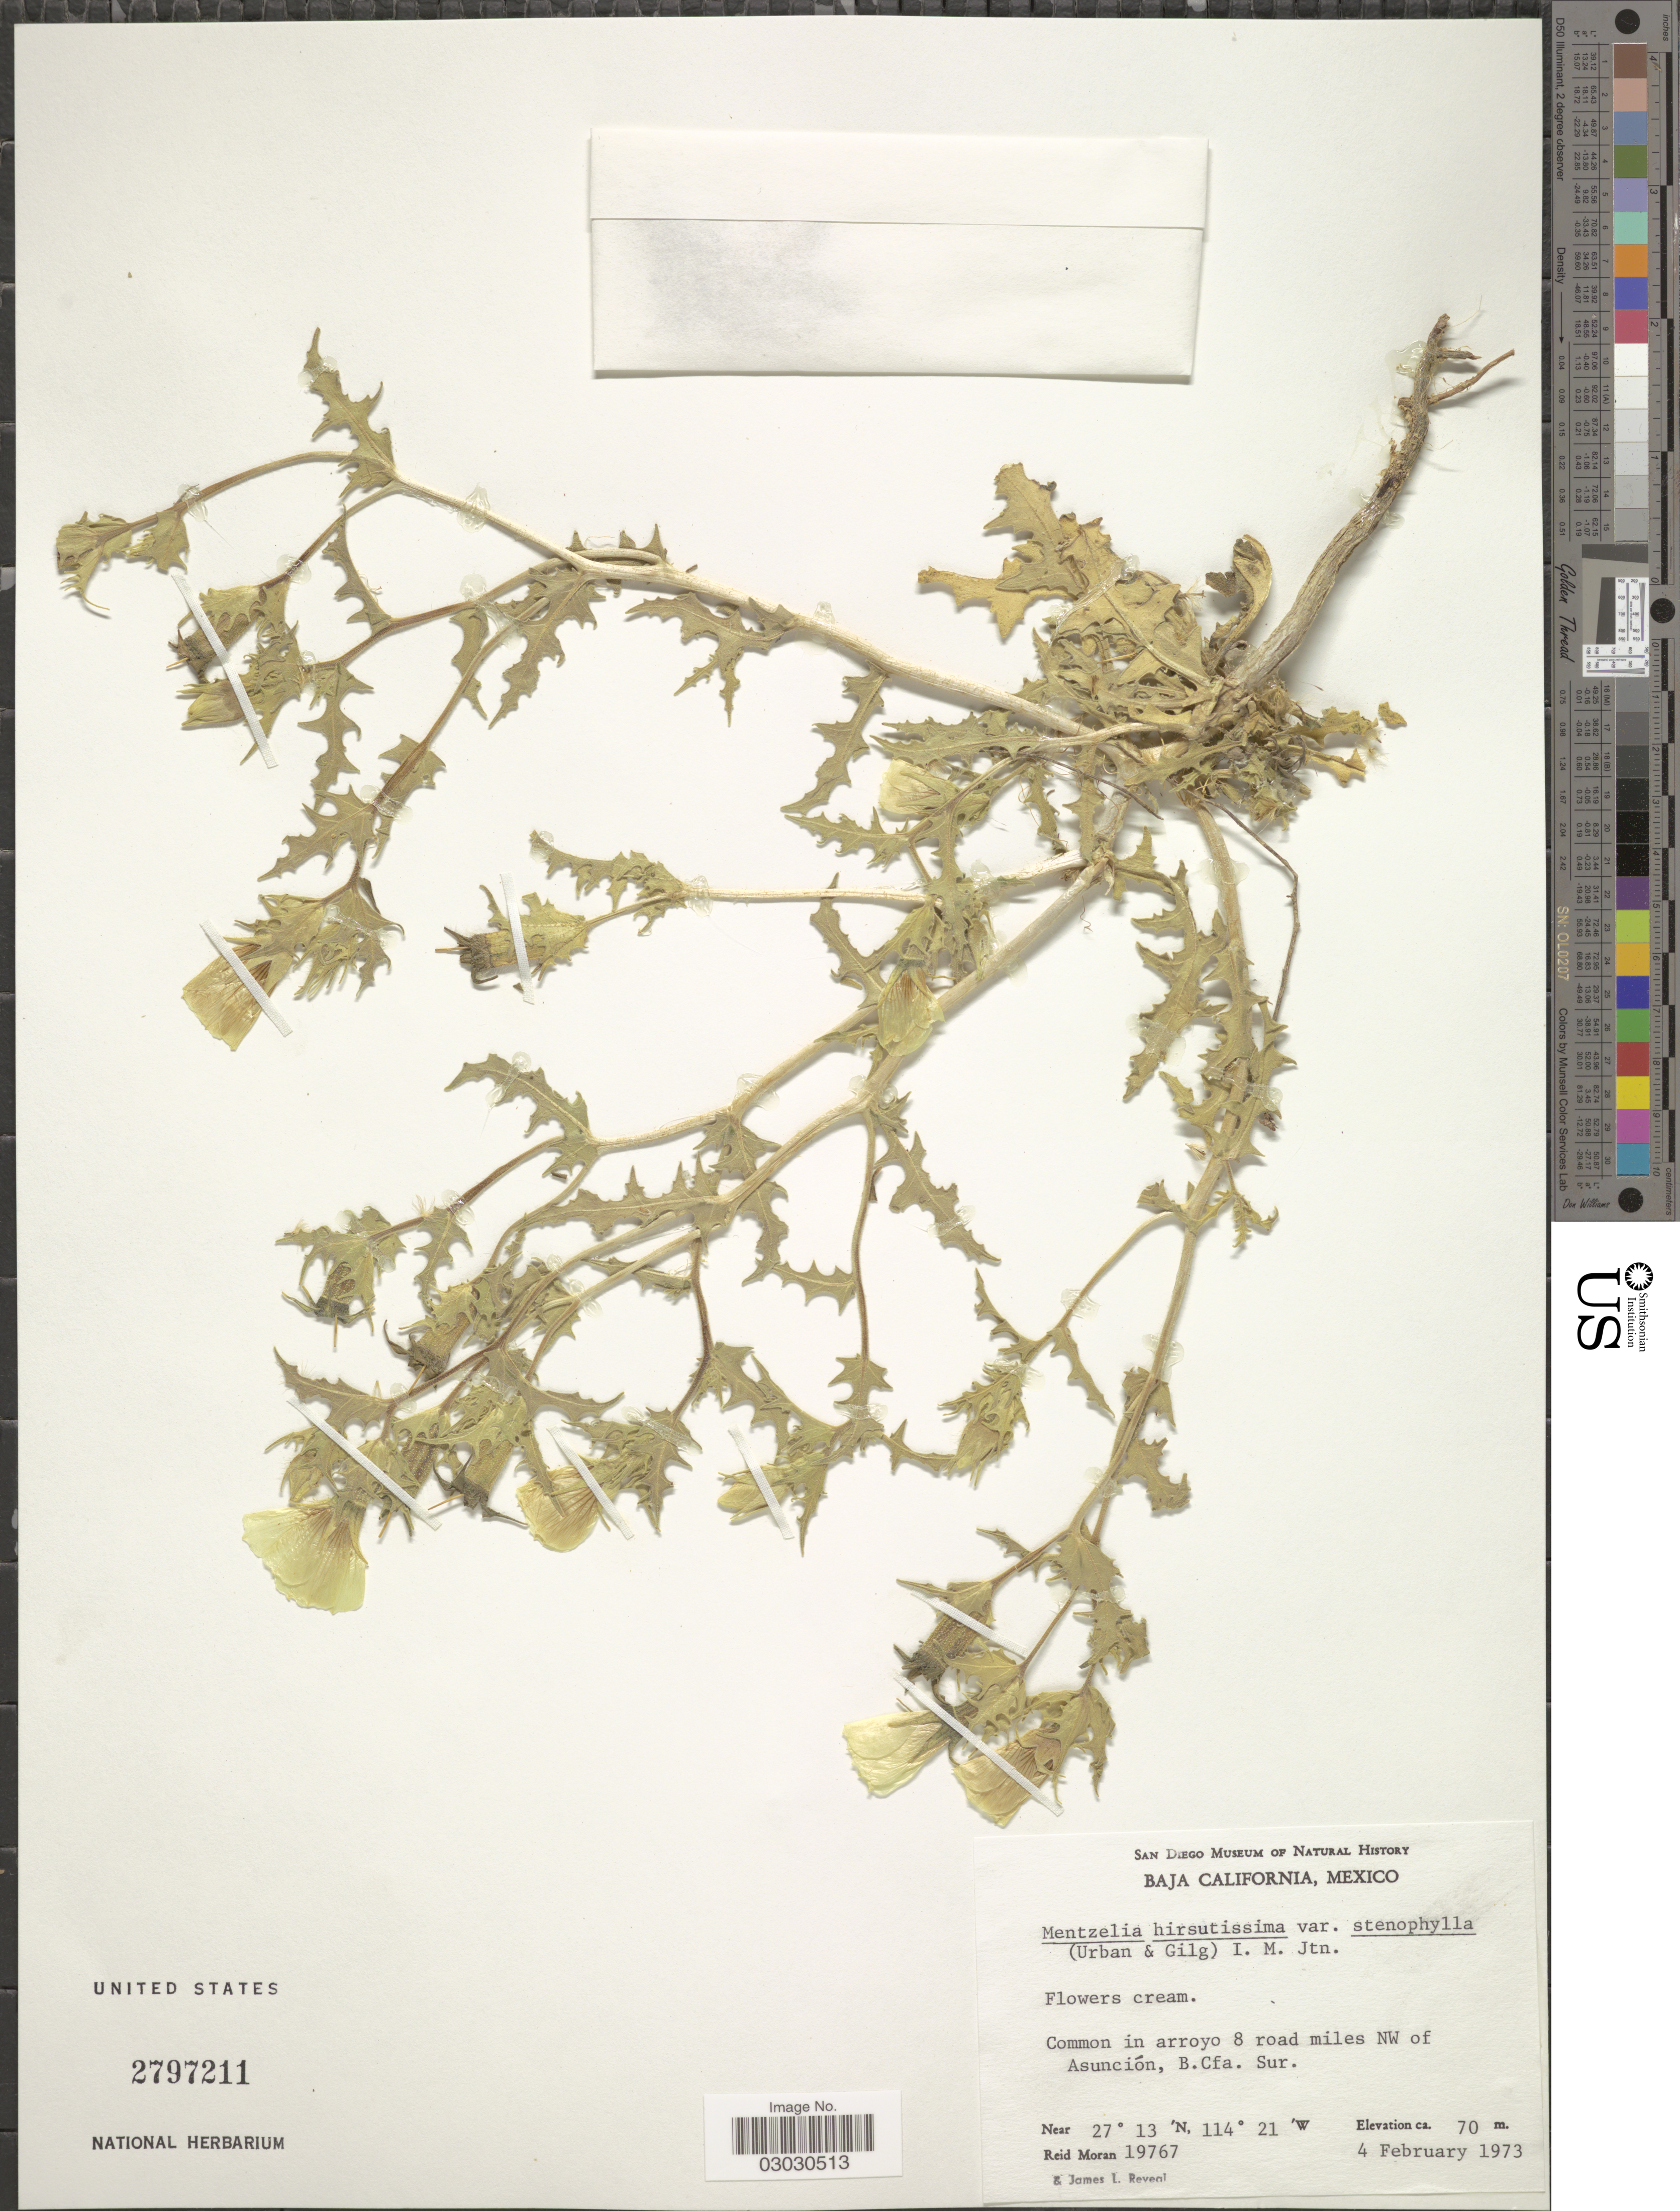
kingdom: Plantae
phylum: Tracheophyta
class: Magnoliopsida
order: Cornales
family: Loasaceae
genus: Mentzelia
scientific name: Mentzelia hirsutissima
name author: S. Watson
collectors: R. Moran & J. L. Reveal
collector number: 19767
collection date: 1973-02-04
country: Mexico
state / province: Baja California Sur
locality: Common in arroyo 8 road miles NW of Asunción, B. Cfa. Sur.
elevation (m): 70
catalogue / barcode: US 2797211